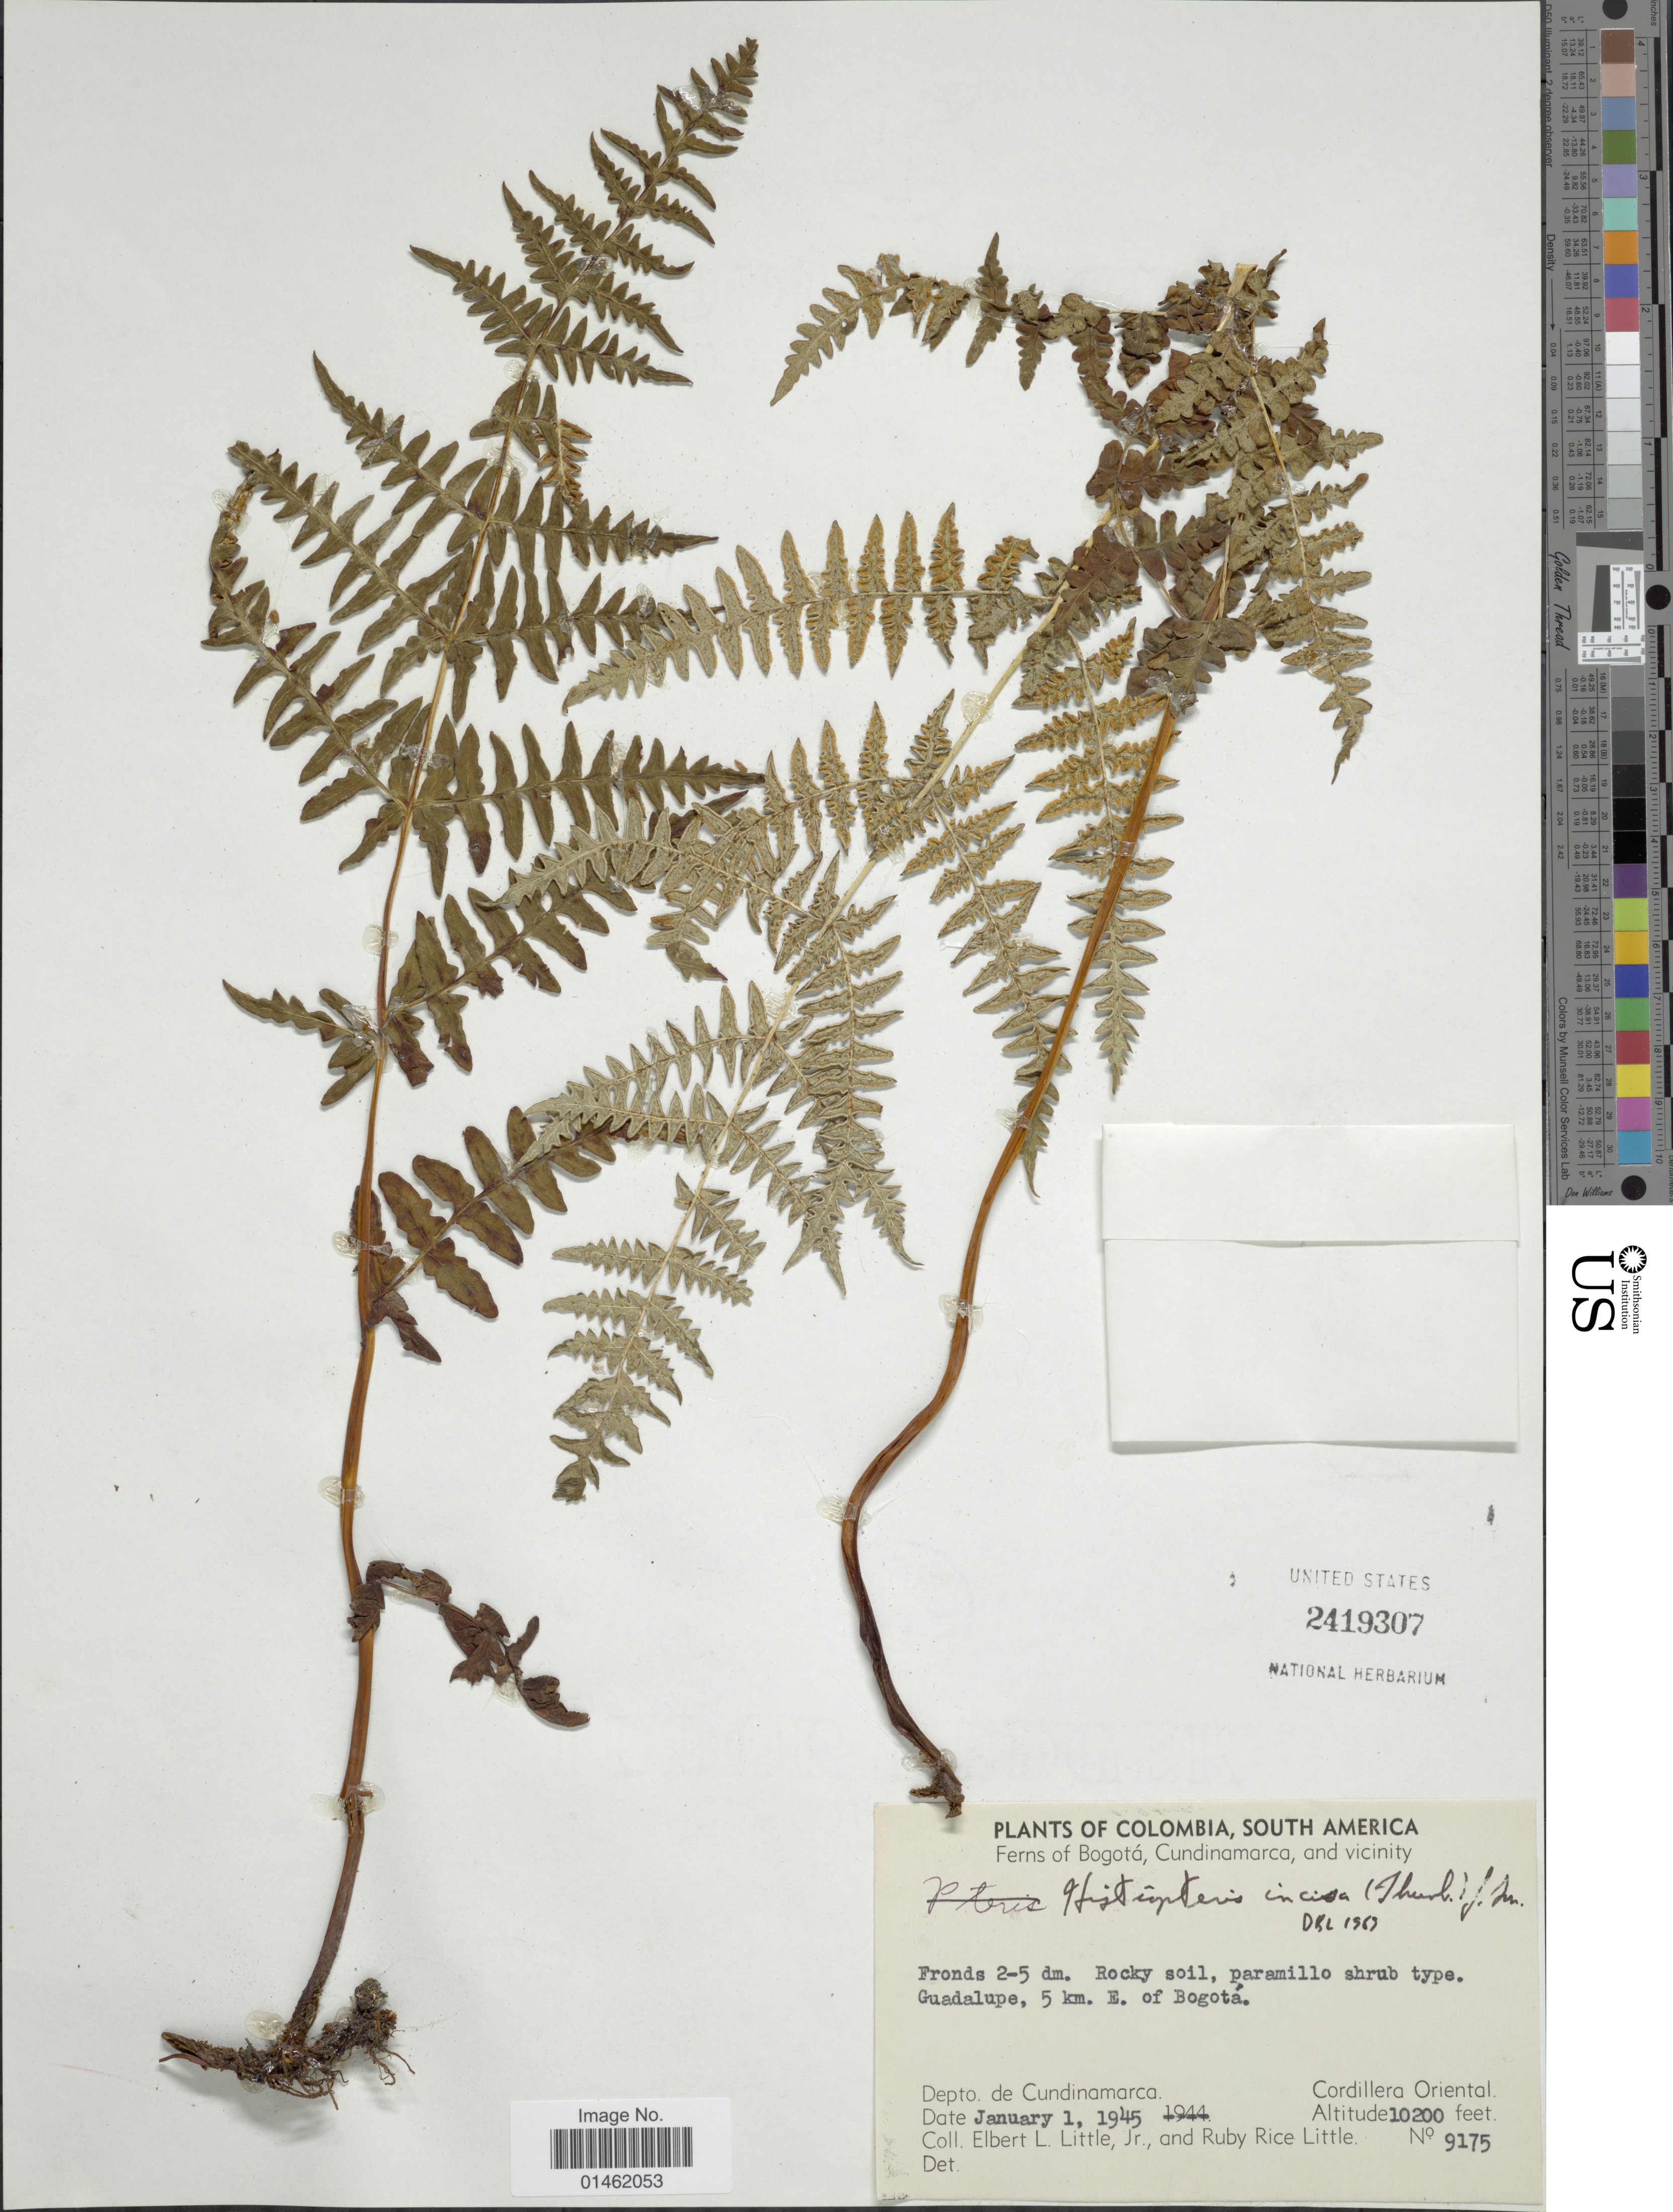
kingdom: Plantae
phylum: Tracheophyta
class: Polypodiopsida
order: Polypodiales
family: Dennstaedtiaceae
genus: Histiopteris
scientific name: Histiopteris incisa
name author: (Thunb.) J. Sm.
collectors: E. L. Little & R. R. Little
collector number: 9175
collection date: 1945-01-01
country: Colombia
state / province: Cundinamarca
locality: South America, Bogotá, Cundinamarca, and vicinity, Depto. de Cundinamarca, Cordillera Oriental, Guadelupe, 5km E of Bogota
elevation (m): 3109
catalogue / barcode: US 2419307